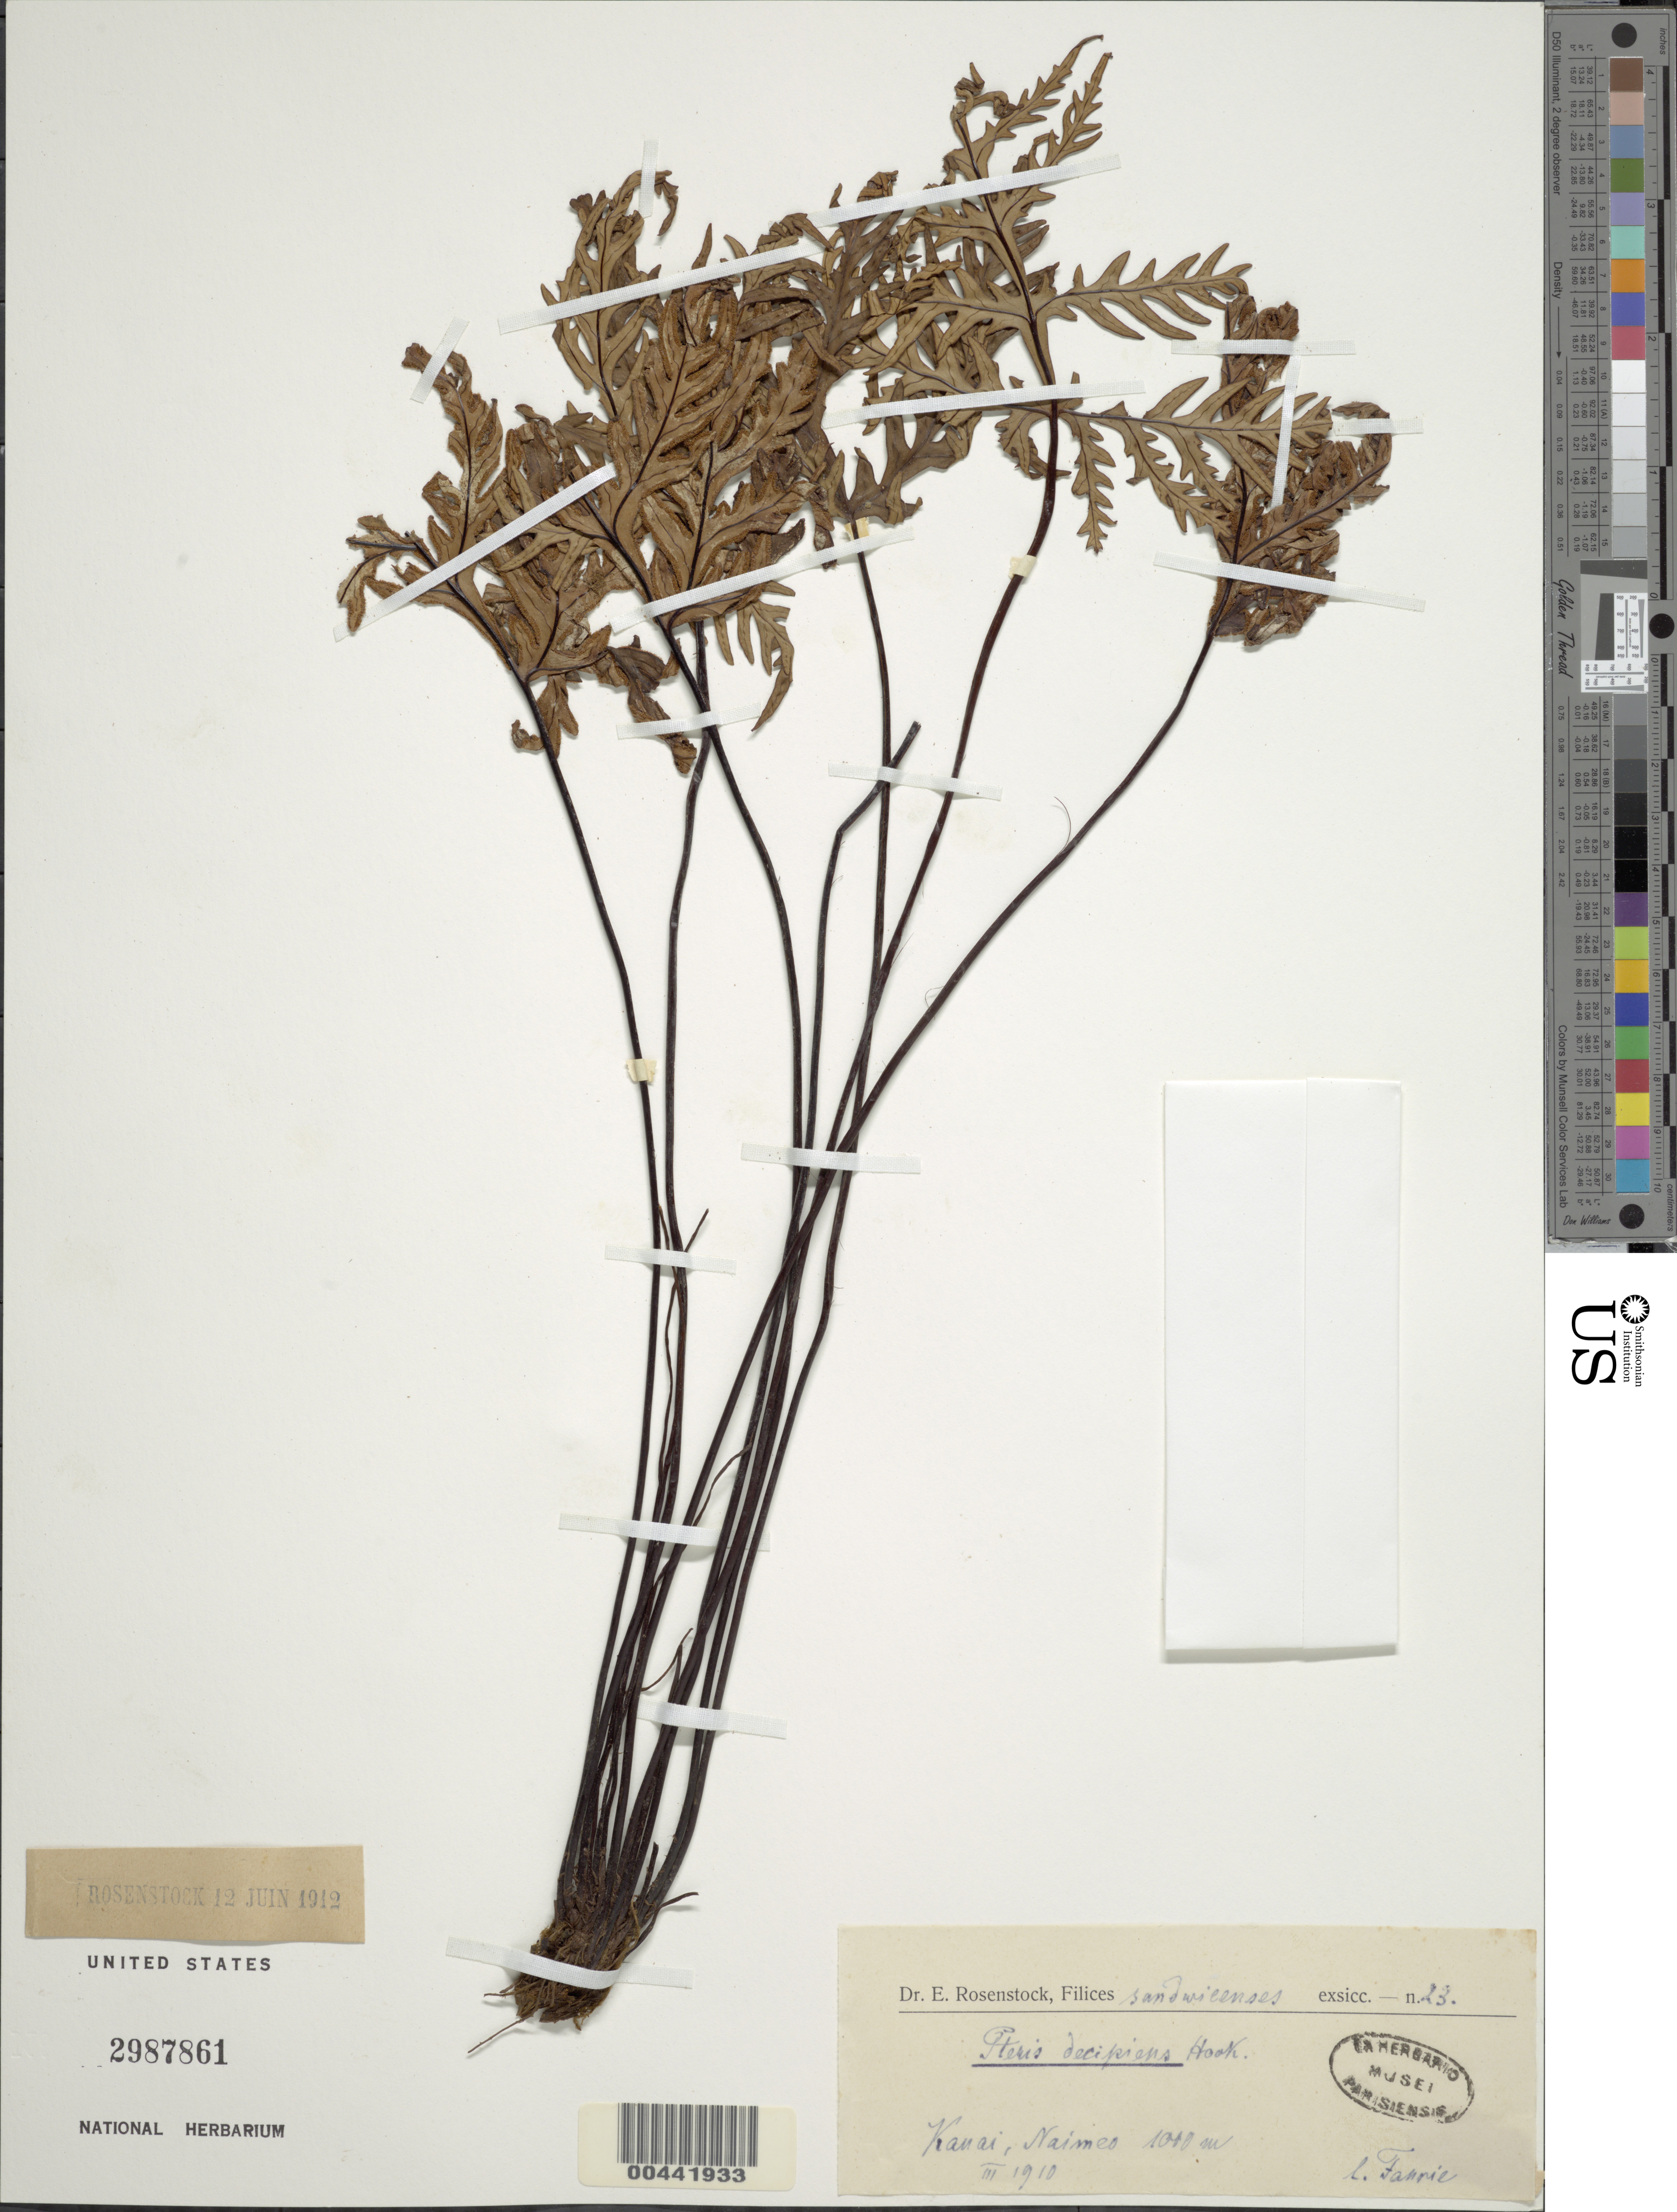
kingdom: Plantae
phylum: Tracheophyta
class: Polypodiopsida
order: Polypodiales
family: Pteridaceae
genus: Doryopteris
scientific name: Doryopteris decipiens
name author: (Hook.) J. Sm.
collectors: -. Faurie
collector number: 23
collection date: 1910-03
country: United States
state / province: Hawaii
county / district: Kauai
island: Kaua'i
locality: Kauai, Naimeo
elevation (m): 1000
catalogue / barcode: US 2987861